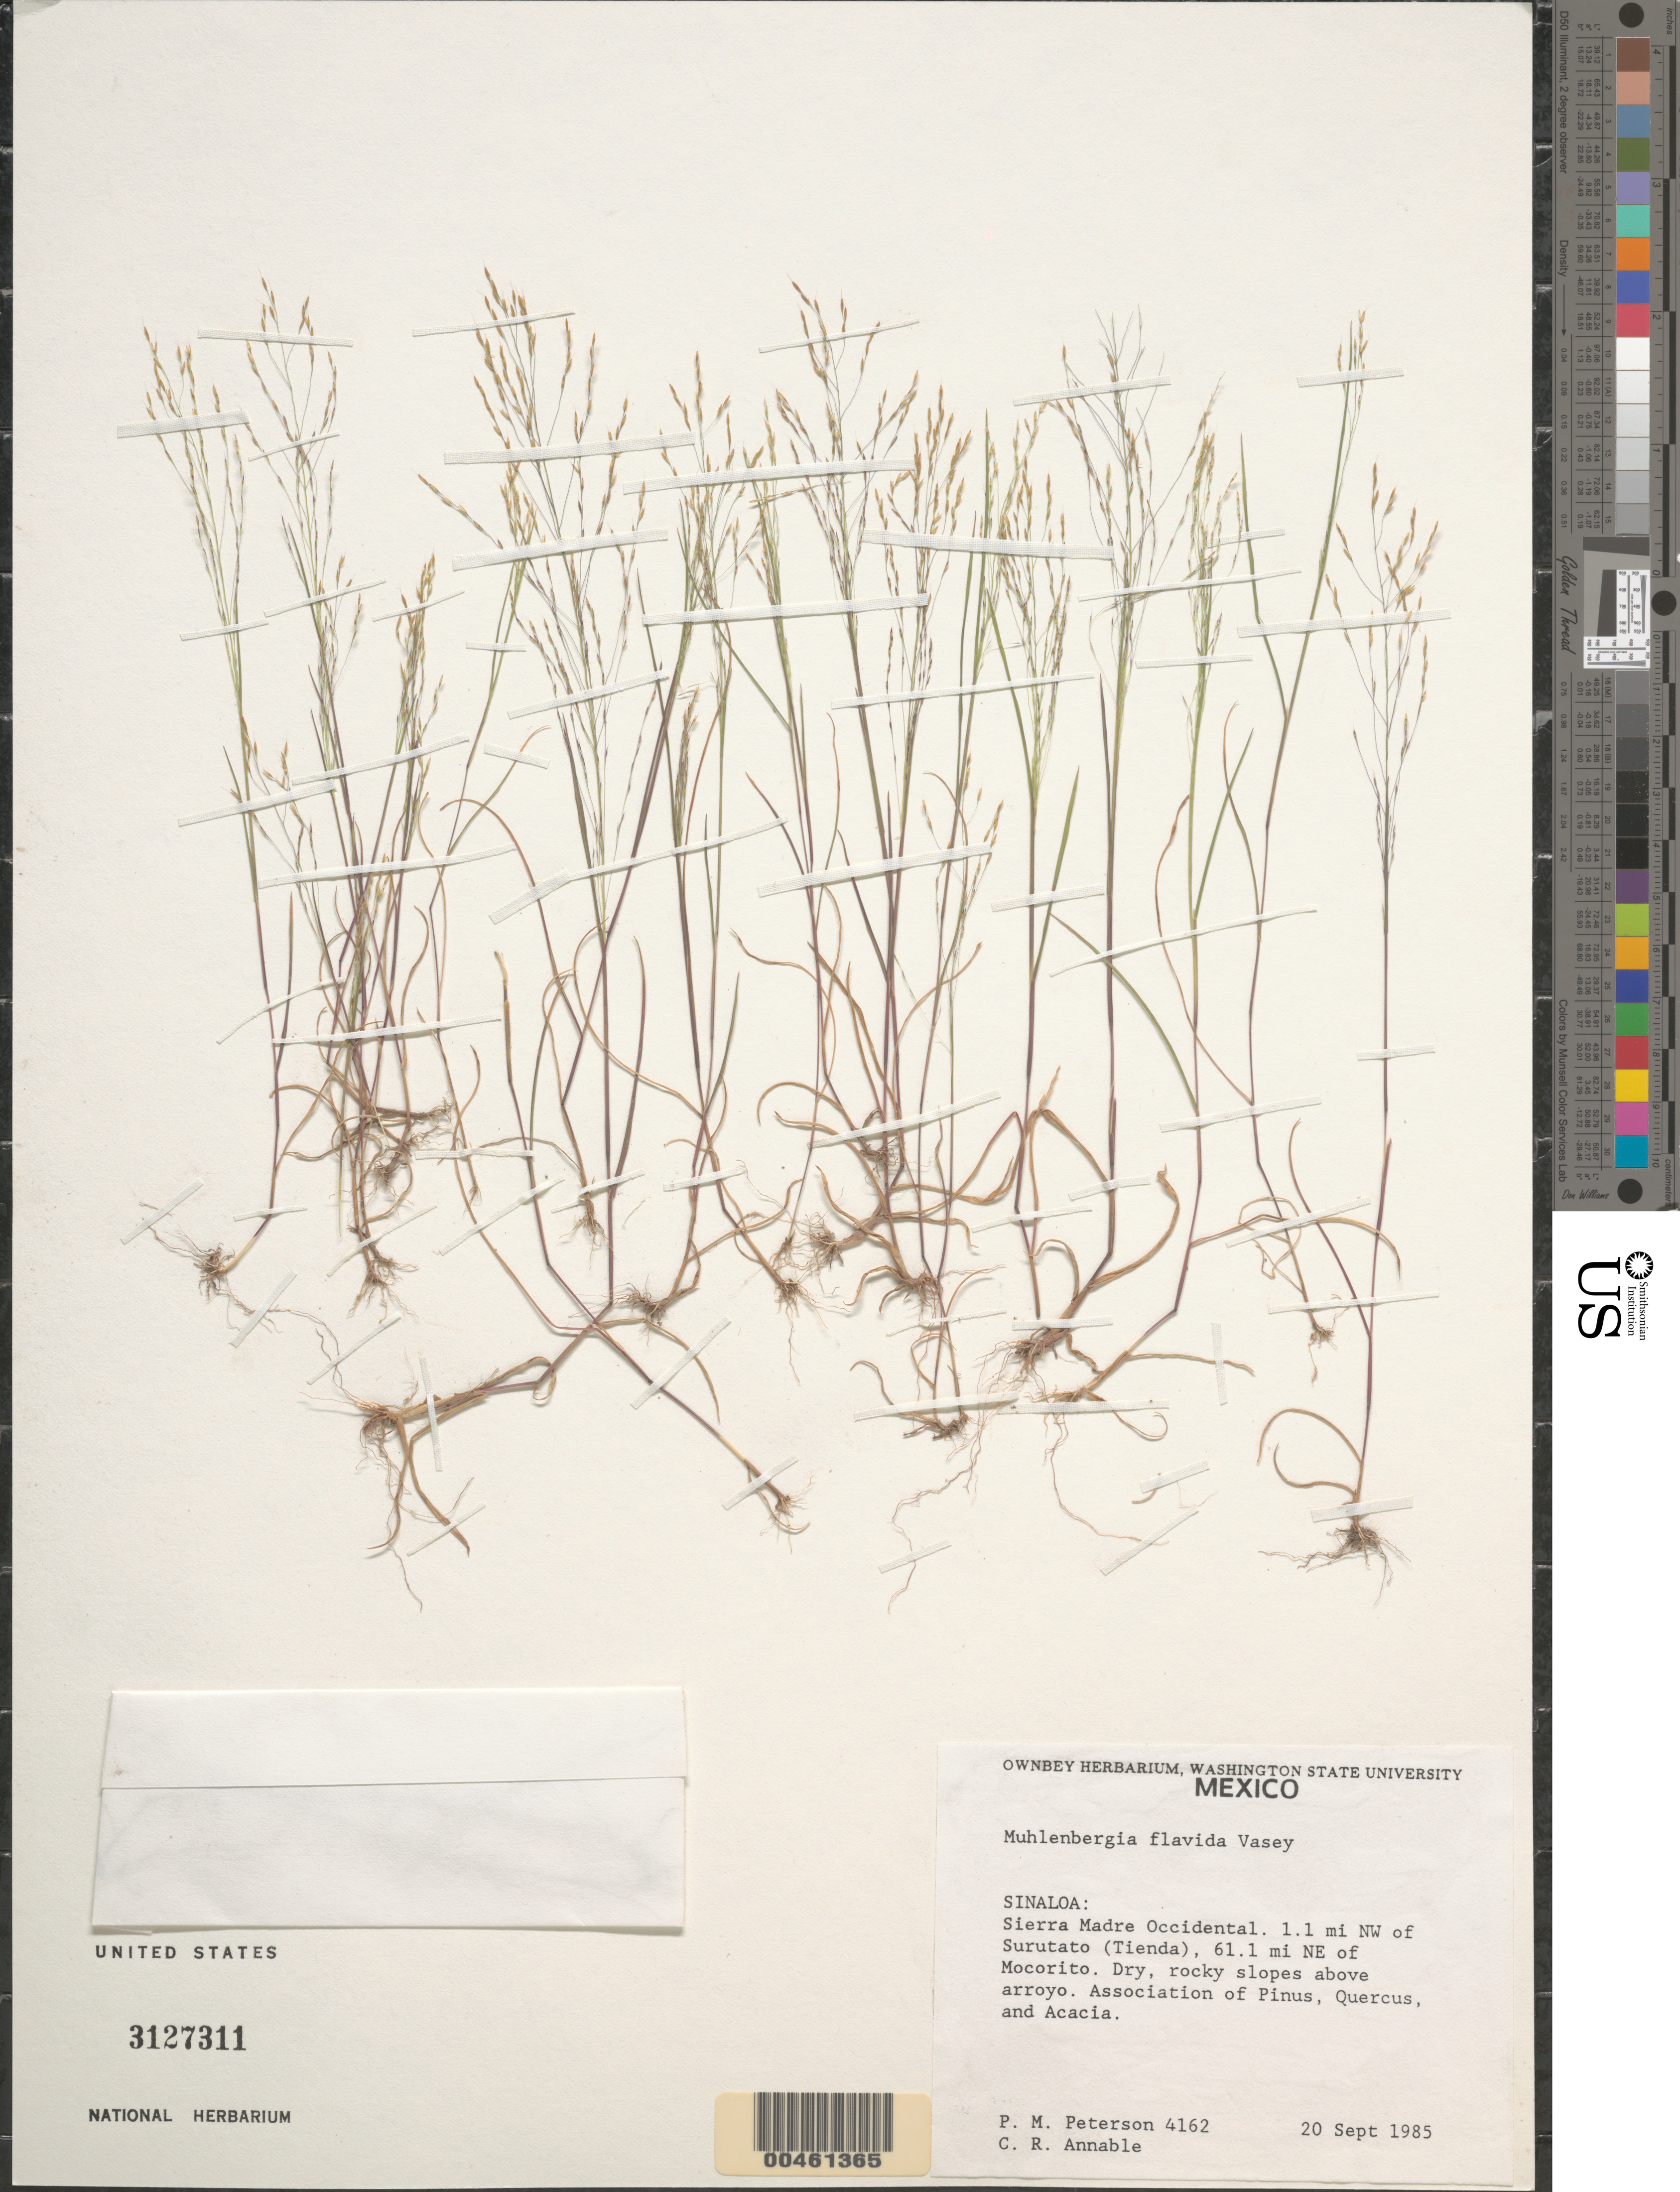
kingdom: Plantae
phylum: Tracheophyta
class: Liliopsida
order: Poales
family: Poaceae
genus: Muhlenbergia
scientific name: Muhlenbergia flavida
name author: Vasey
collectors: P. M. Peterson & C. R. Annable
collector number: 04162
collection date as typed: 20 Sep 1985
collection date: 1985-09-20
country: Mexico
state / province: Sinaloa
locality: Sierra Madre Occidental, 1.1 miles northwest of Surutato (Tienda), 61.1 miles NE of Mocorito.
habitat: Dry rocky slopes above arroyo, associated with Pinus, Quercus and Acacia.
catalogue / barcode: US 3127311